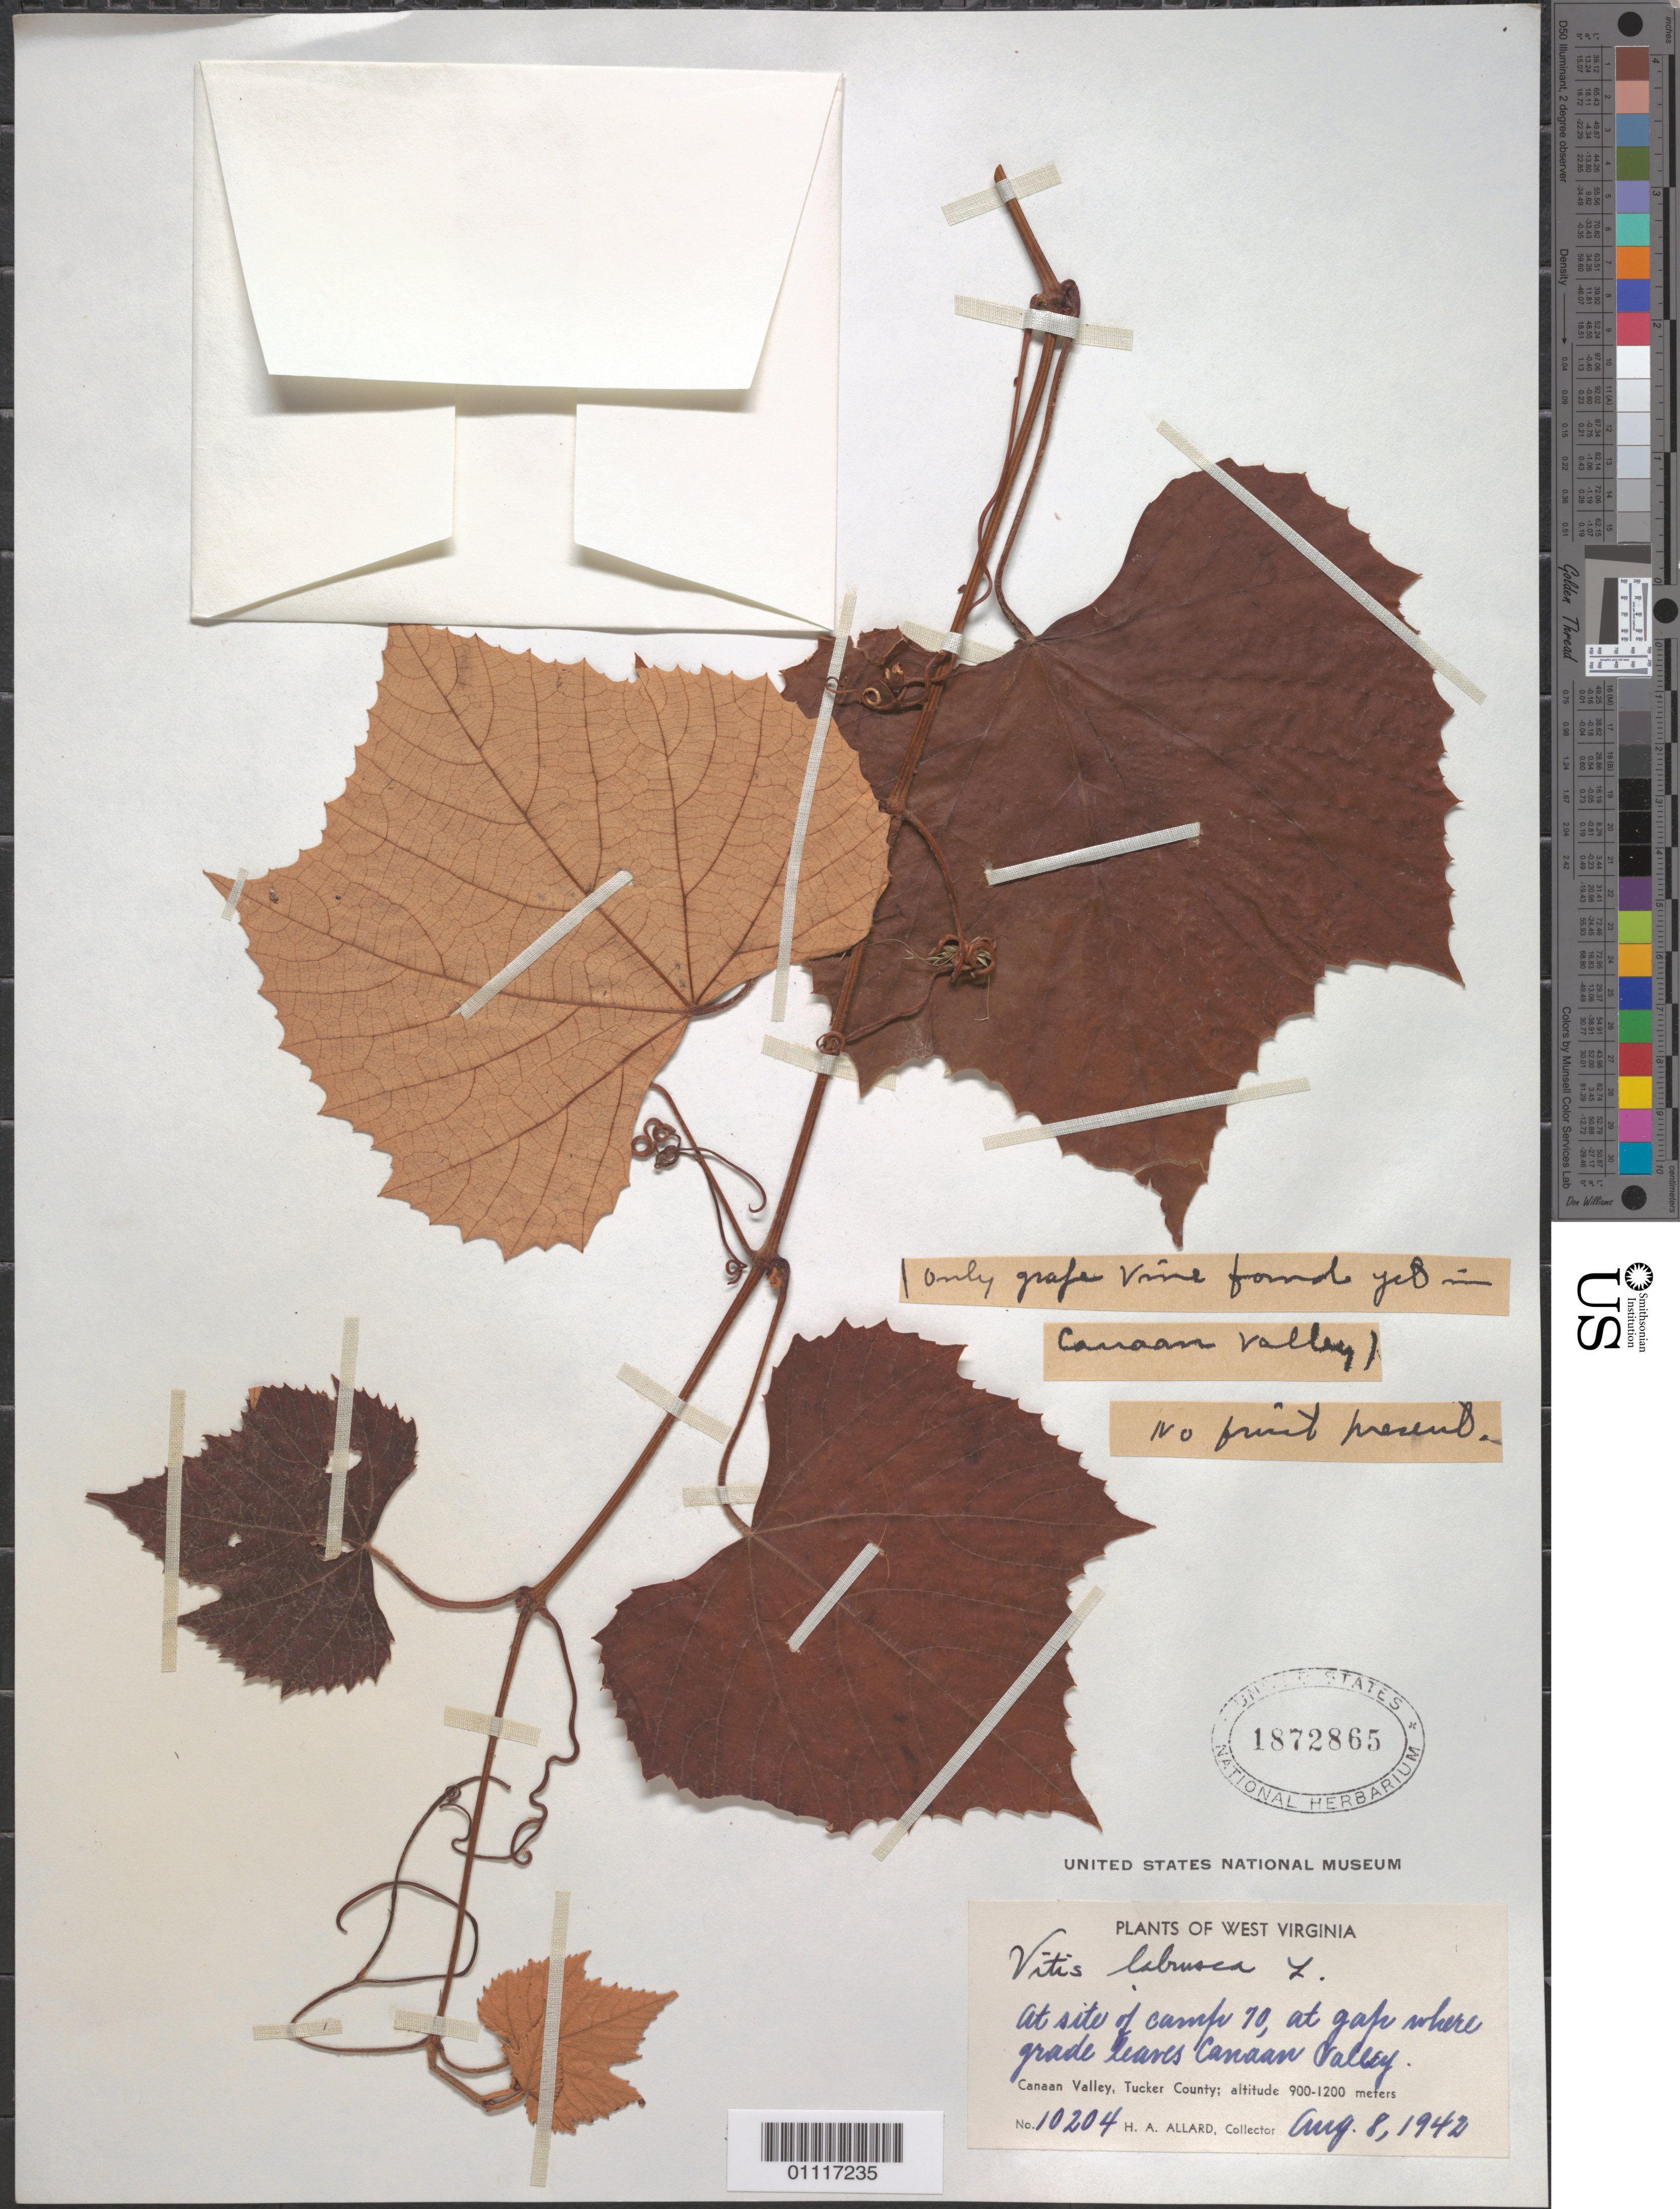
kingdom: Plantae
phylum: Tracheophyta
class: Magnoliopsida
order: Vitales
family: Vitaceae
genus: Vitis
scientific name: Vitis labrusca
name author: L.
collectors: H. A. Allard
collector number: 10204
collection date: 1942-08-08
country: United States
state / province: West Virginia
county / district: Tucker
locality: at site of camp 70, at gap where grade leaves Canaan Valley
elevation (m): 900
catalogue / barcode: US 1872865